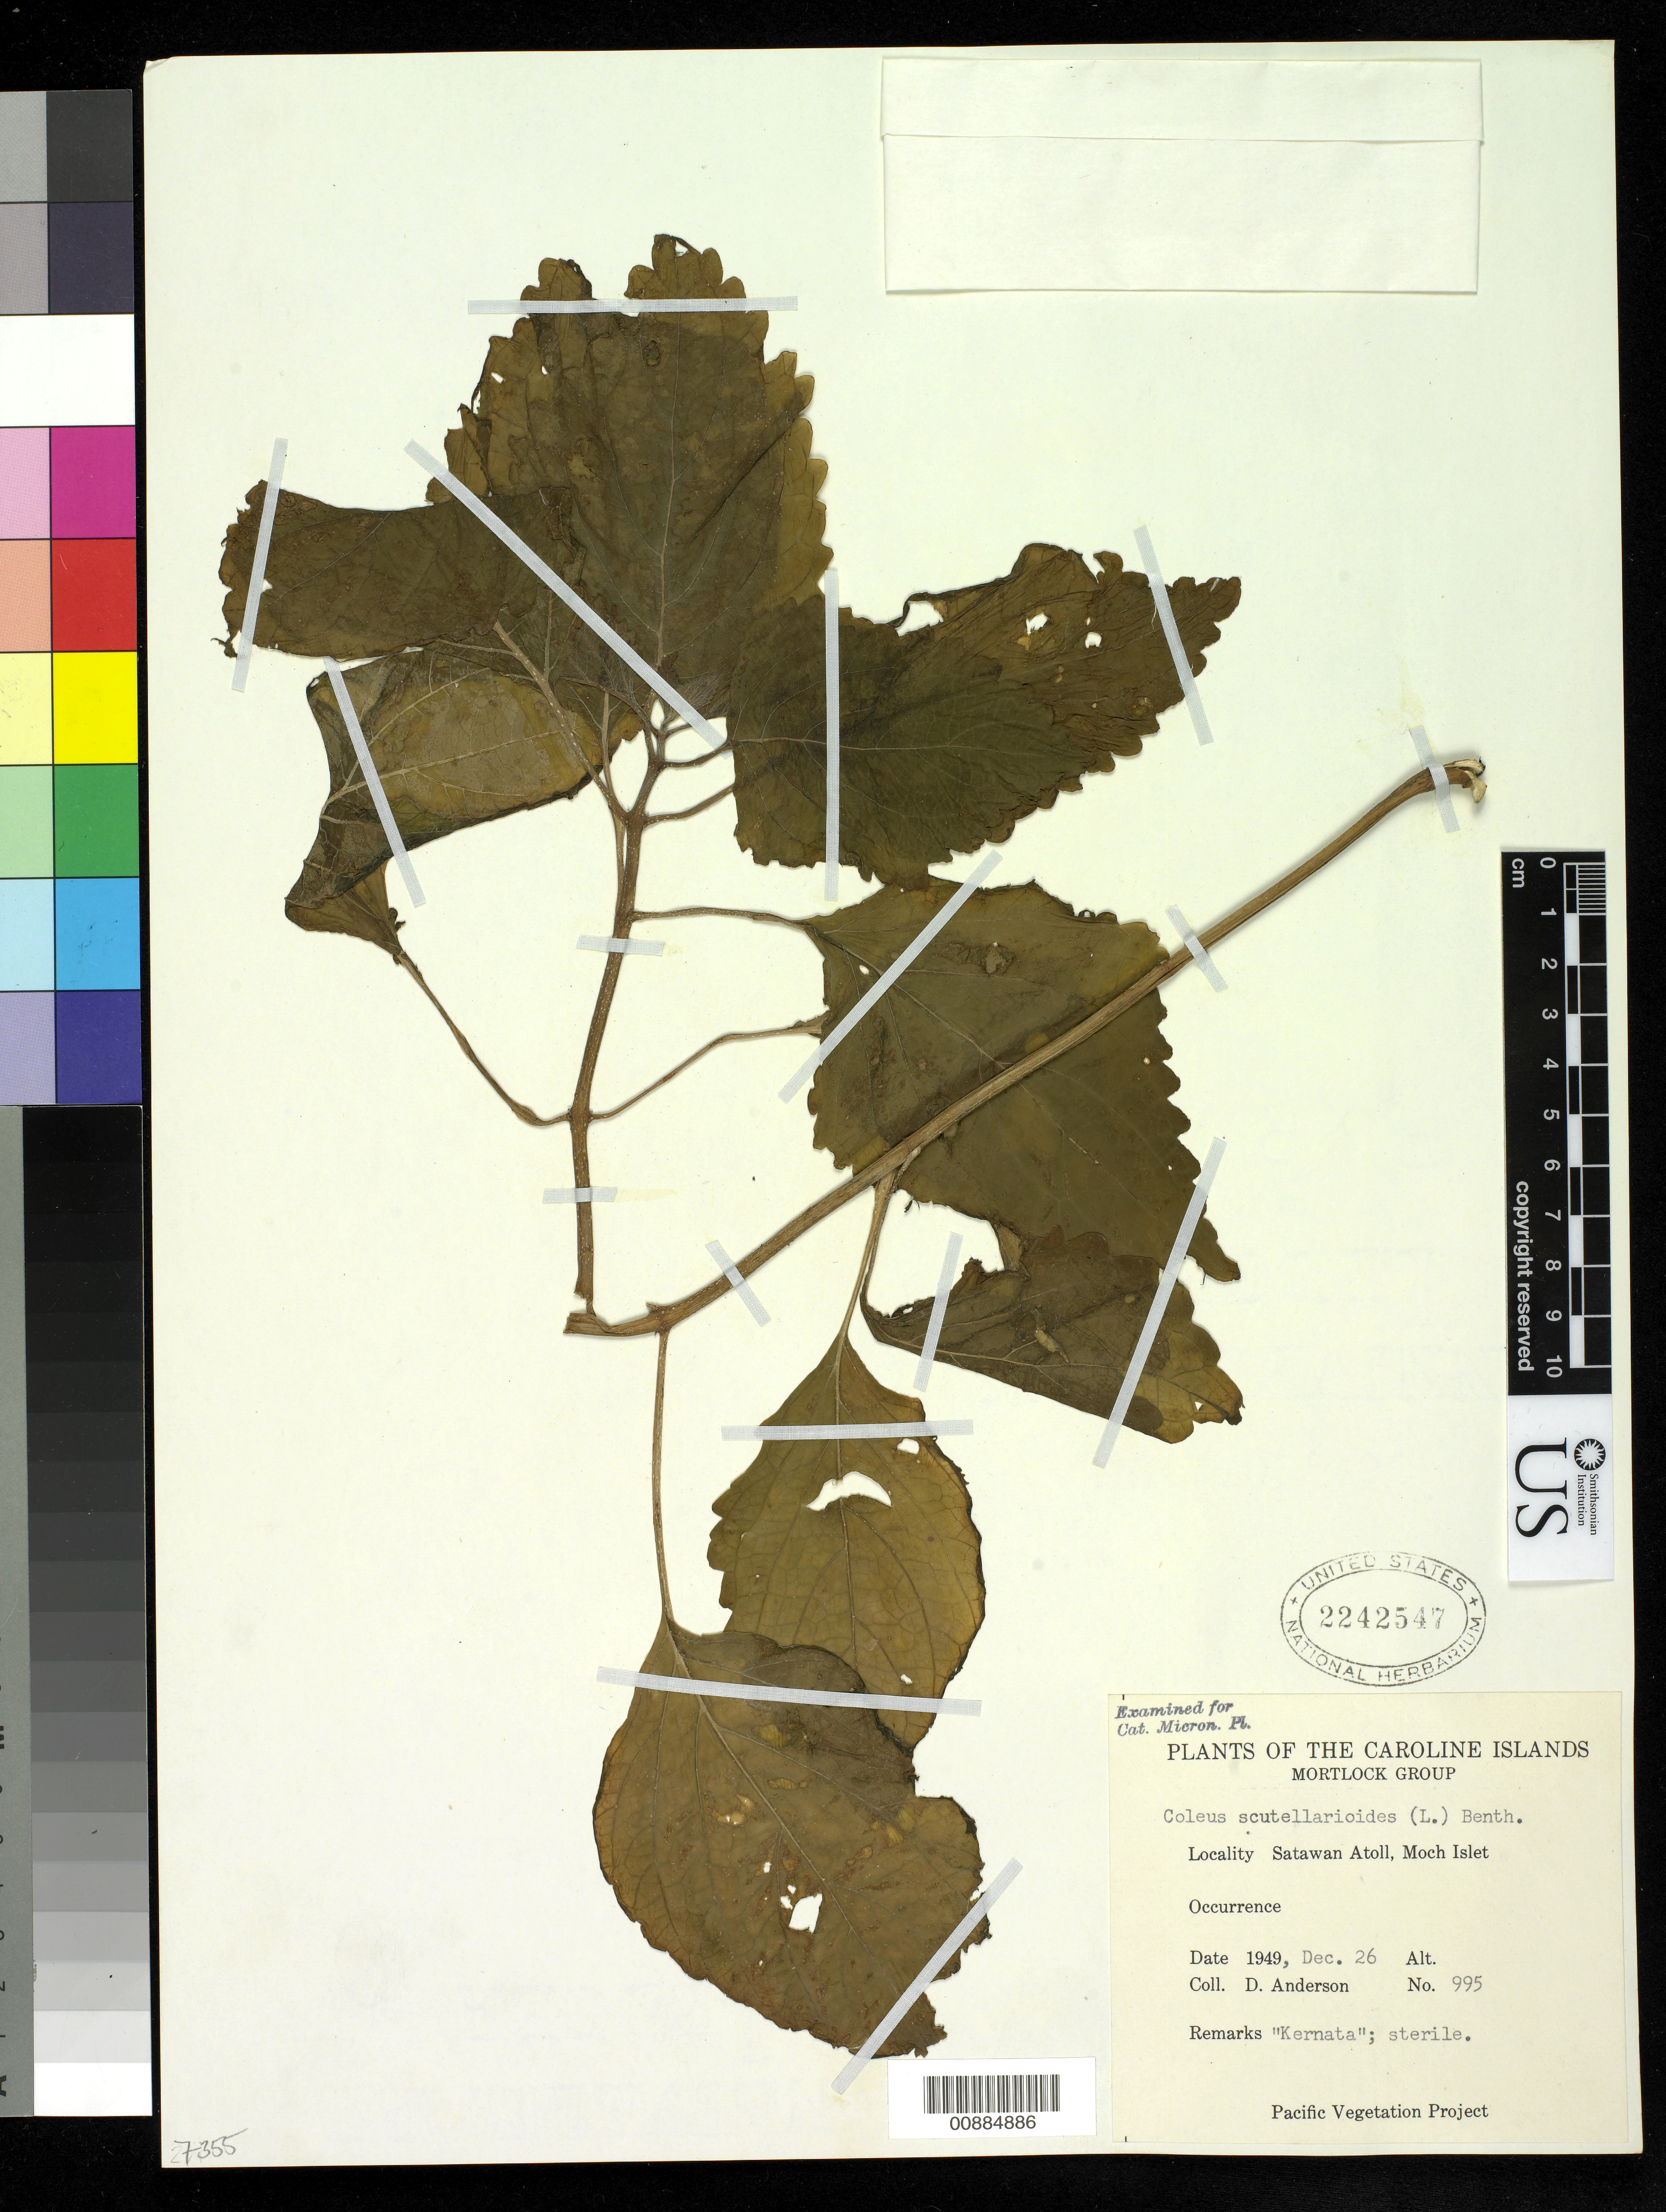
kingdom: Plantae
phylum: Tracheophyta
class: Magnoliopsida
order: Lamiales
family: Lamiaceae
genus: Coleus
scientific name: Coleus scutellarioides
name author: (L.) Benth.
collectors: D. Anderson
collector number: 995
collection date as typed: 26 Dec 1949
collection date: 1949-12-26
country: Micronesia, Federated States of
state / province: Truk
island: Satawan Atoll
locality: Moch Islet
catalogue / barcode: US 2242547